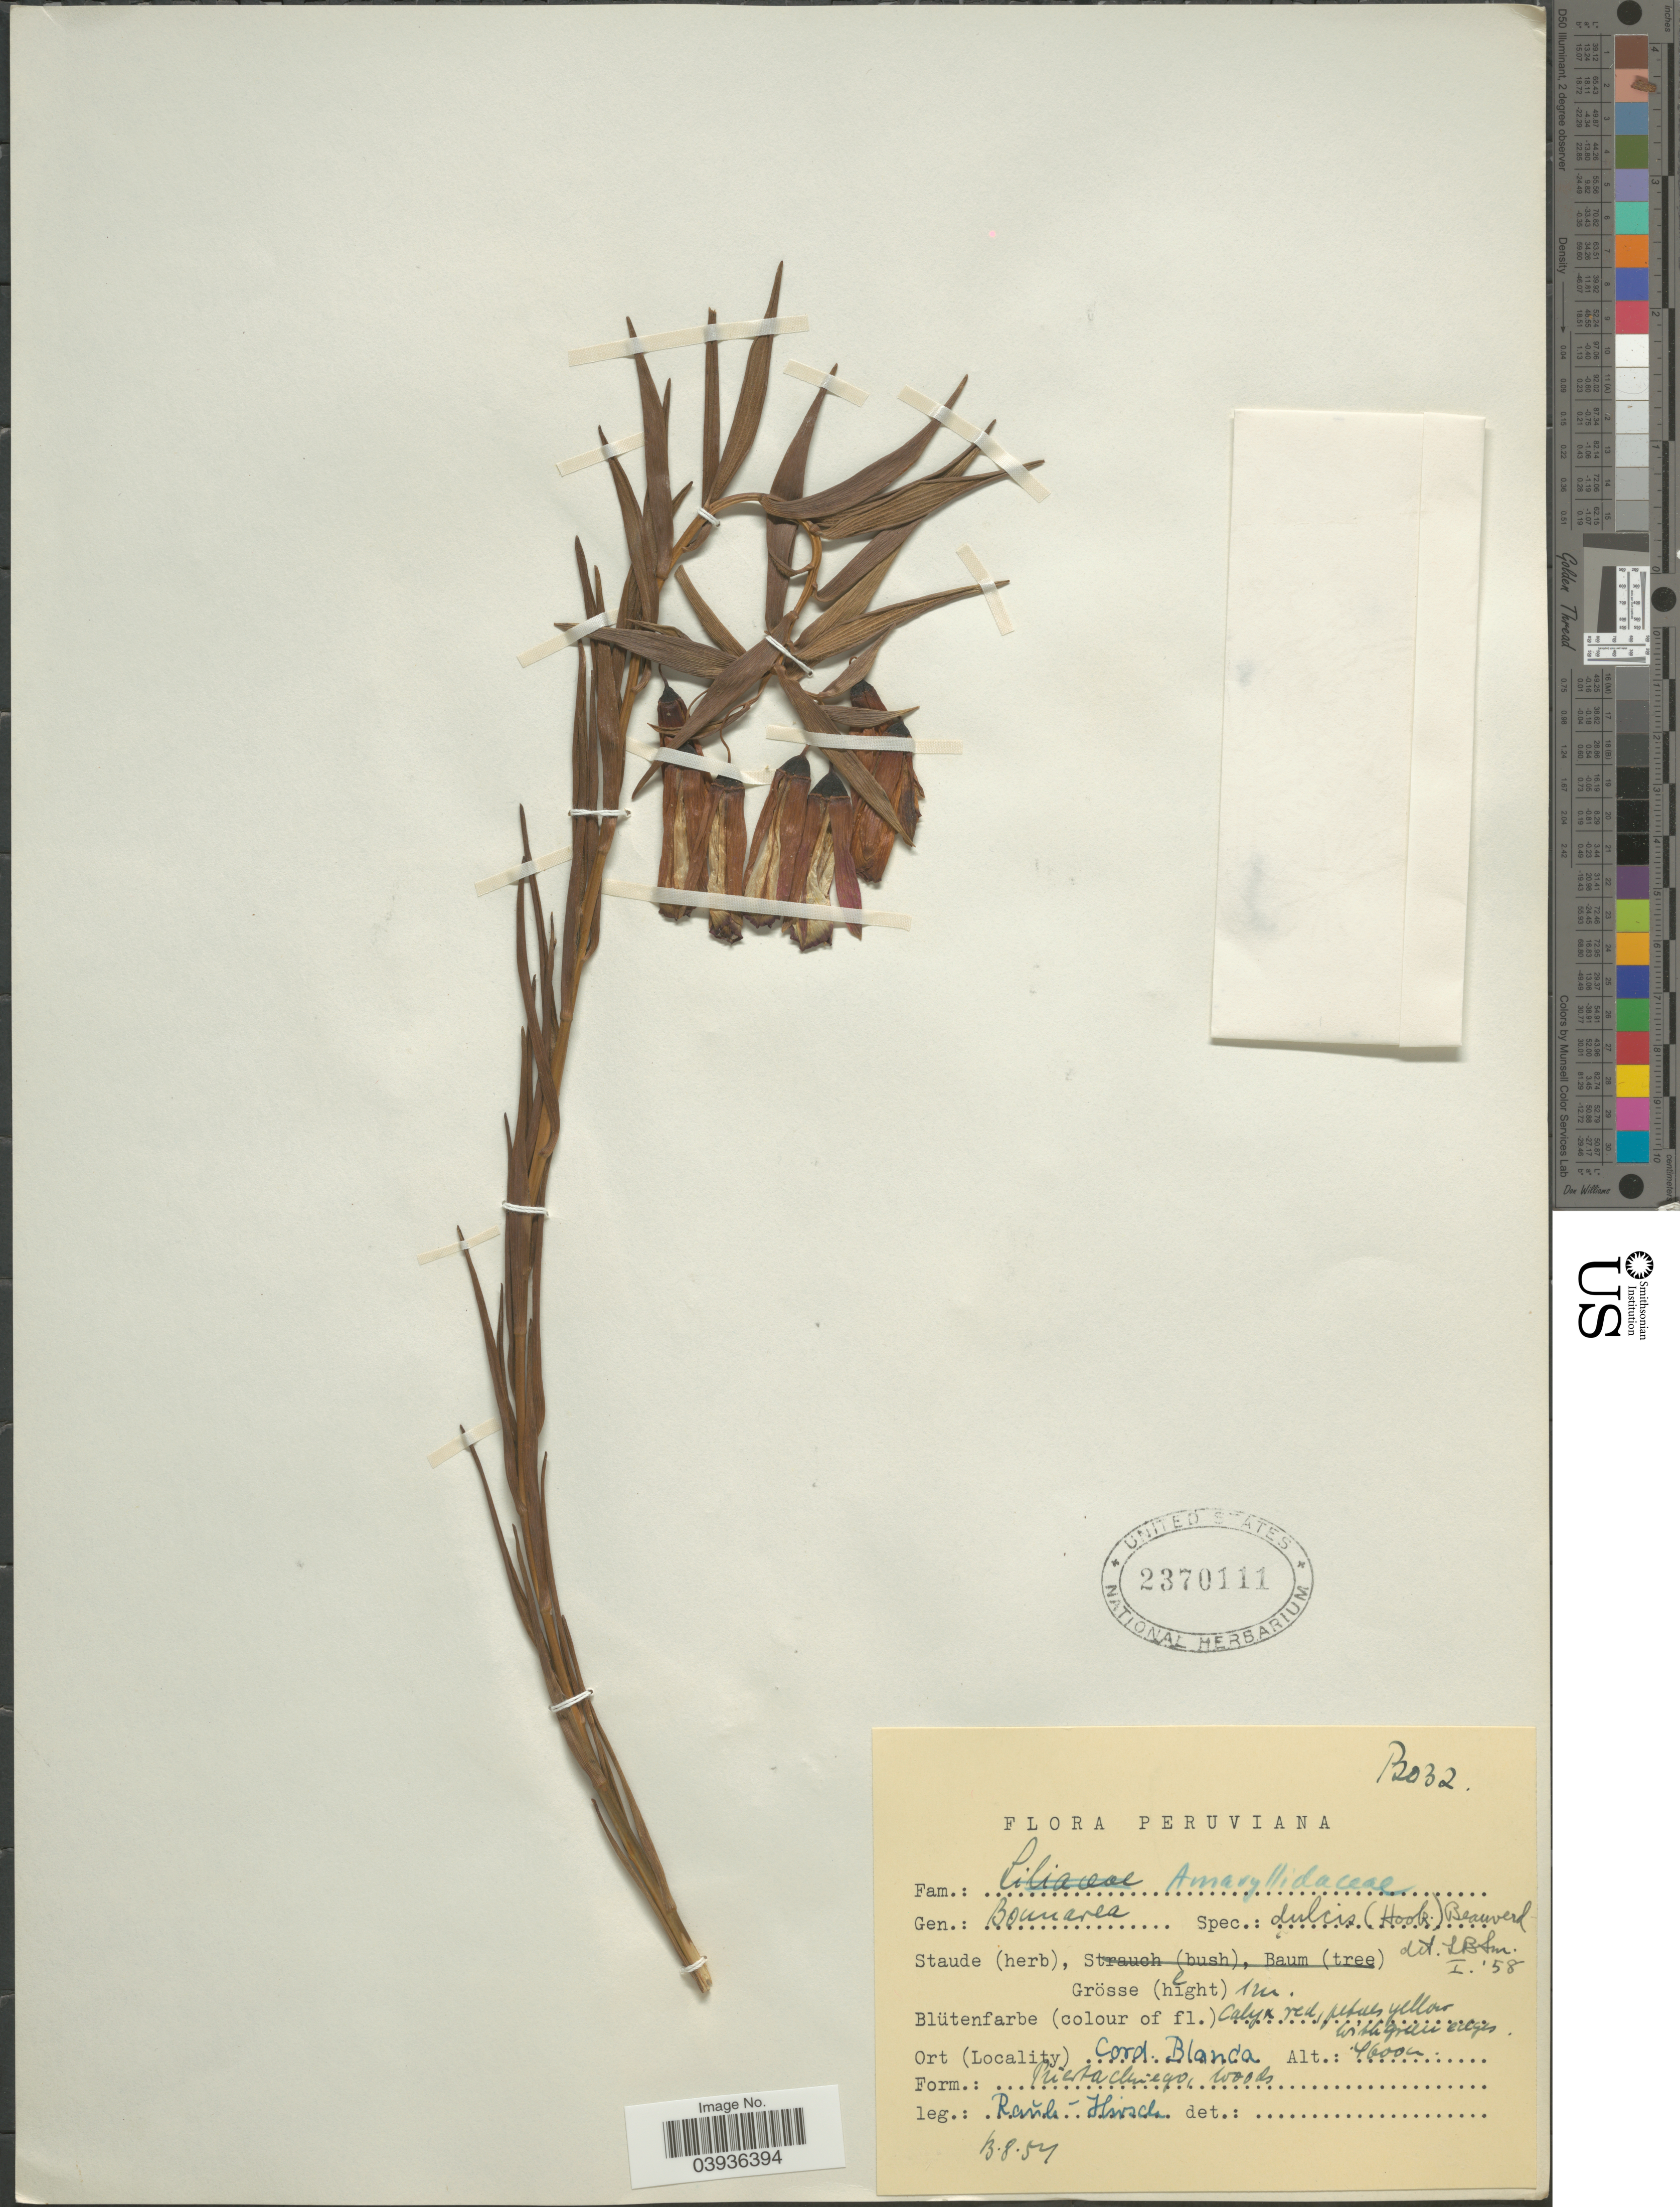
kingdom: Plantae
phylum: Tracheophyta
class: Liliopsida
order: Liliales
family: Alstroemeriaceae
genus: Bomarea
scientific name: Bomarea dulcis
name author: (Hook.) Beauverd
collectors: -. Rauh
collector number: P2032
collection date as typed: Transcribed d/m/y: 13/8/54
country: Peru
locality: Cord. Blanca.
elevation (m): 4600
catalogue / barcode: US 2370111